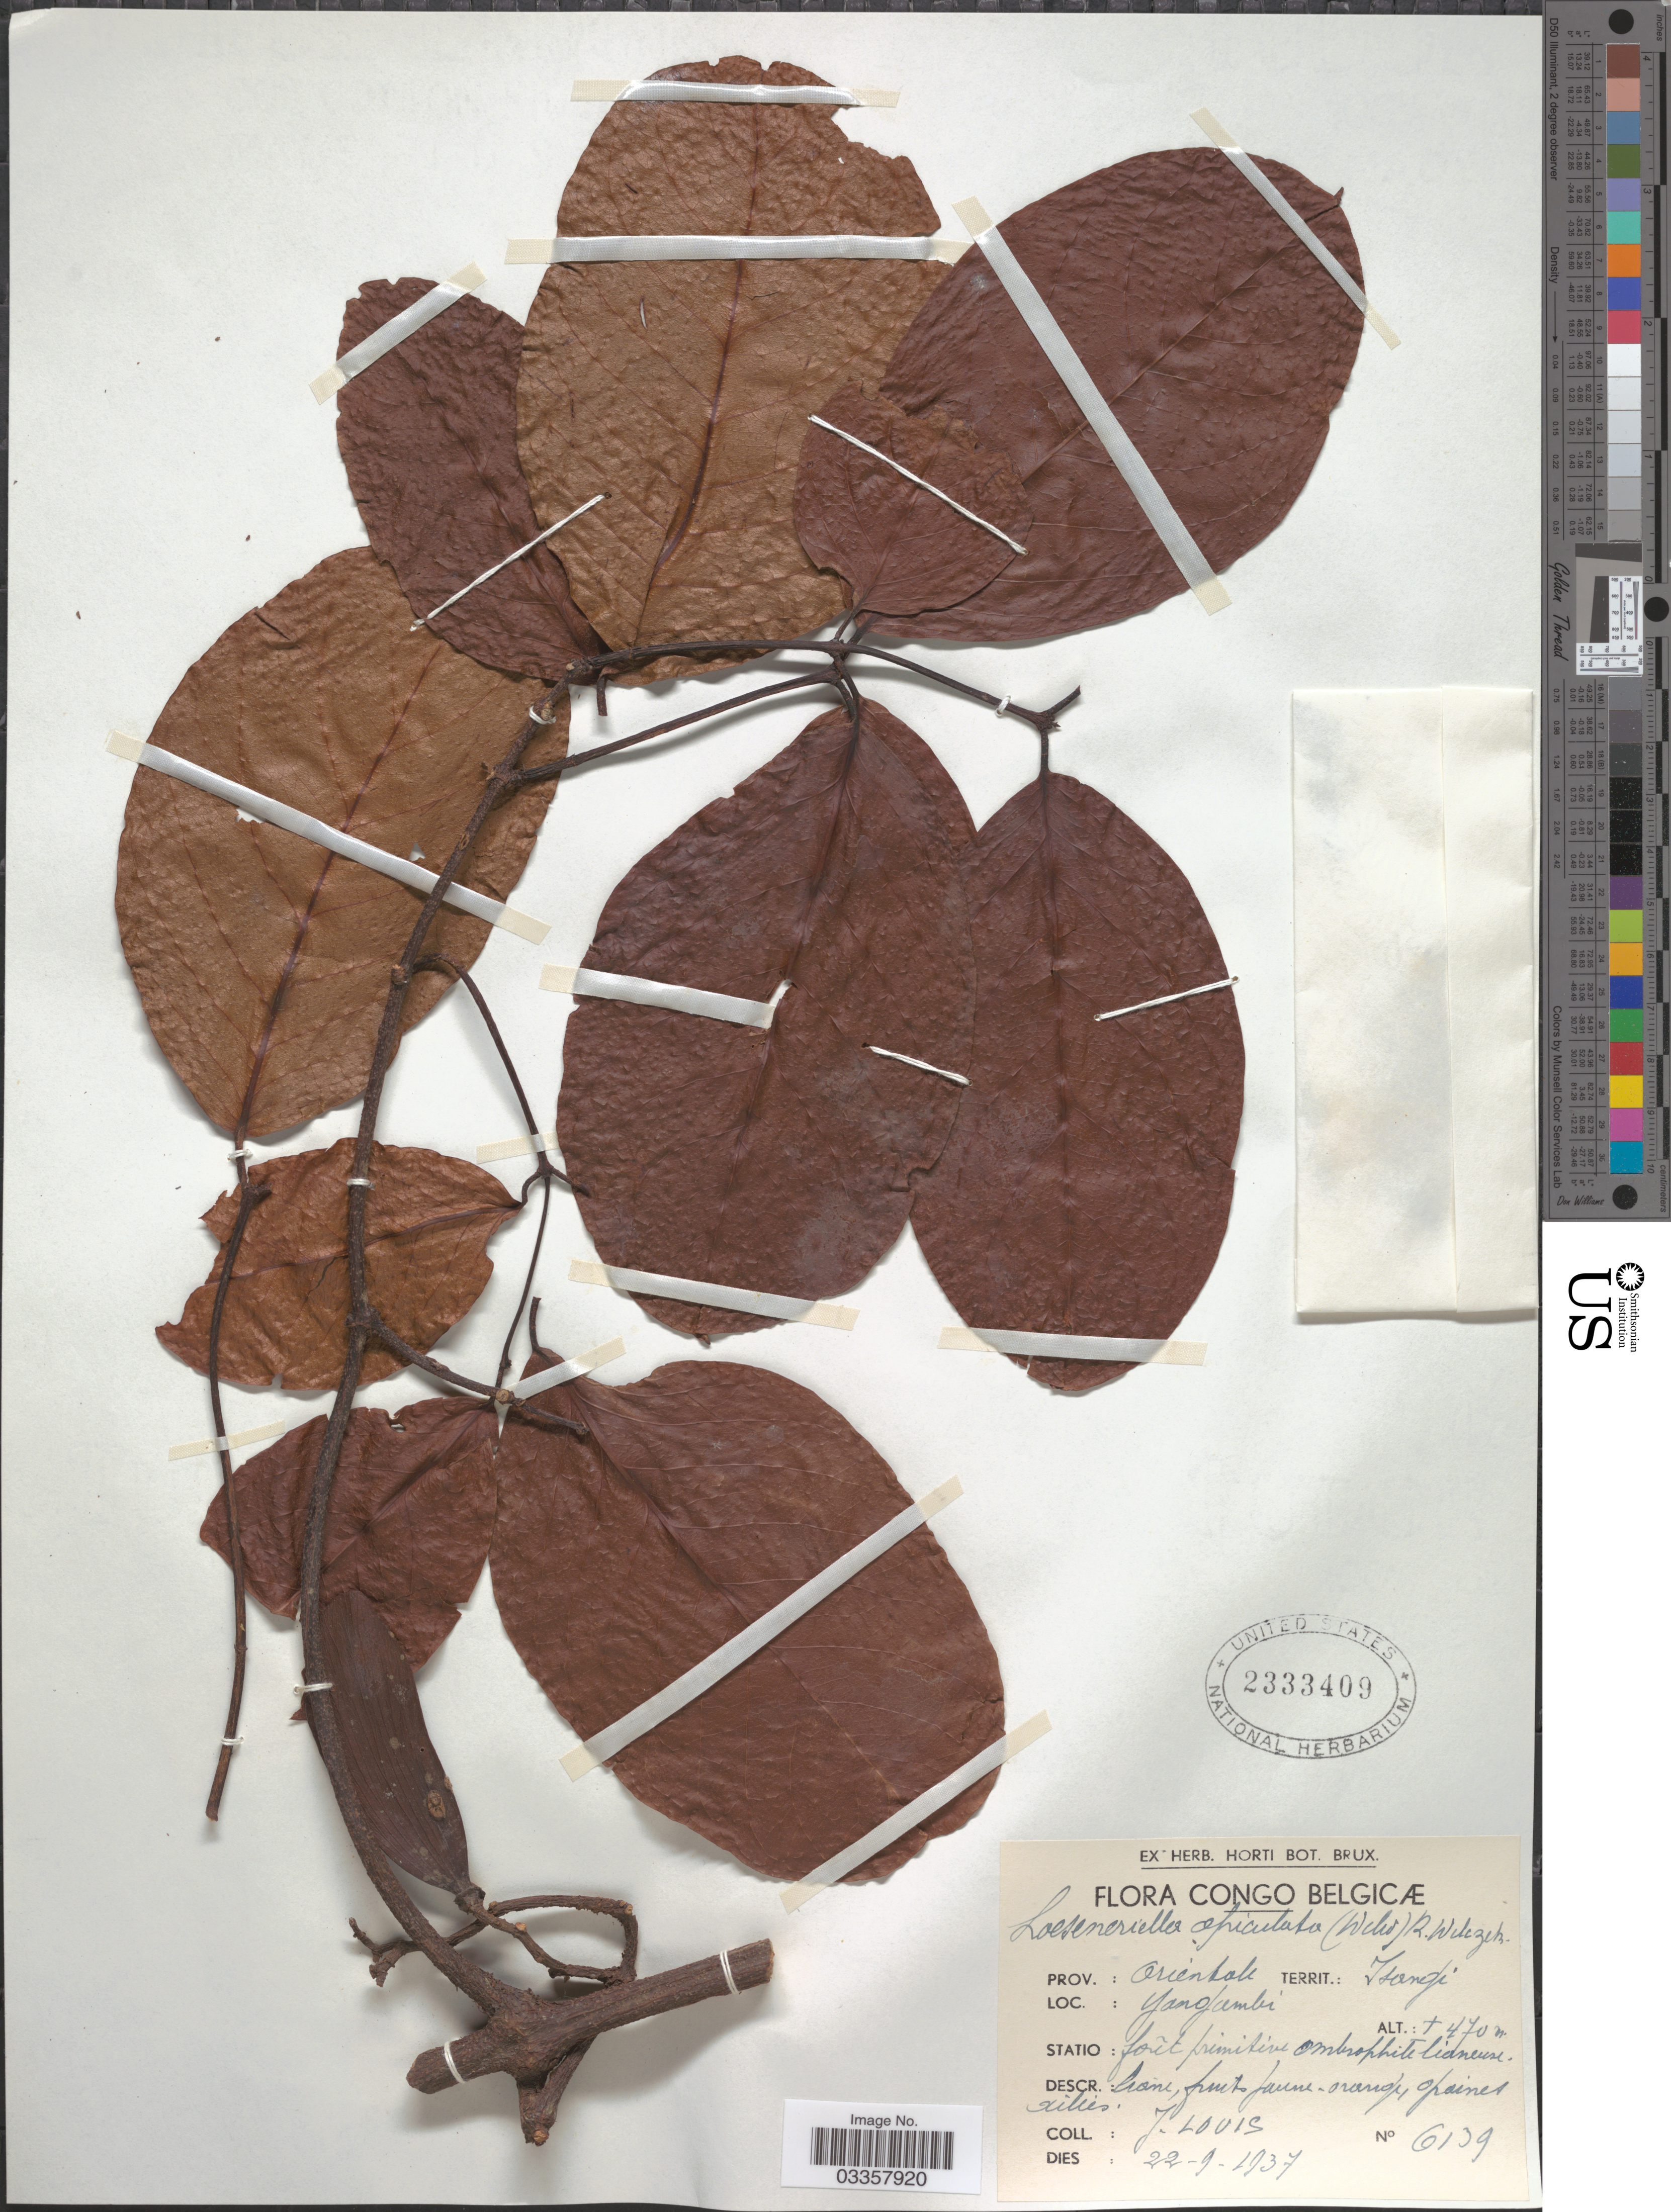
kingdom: Plantae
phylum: Tracheophyta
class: Magnoliopsida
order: Celastrales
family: Celastraceae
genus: Loeseneriella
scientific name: Loeseneriella apiculata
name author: (Welw. ex Oliv.) N. Hallé ex R. Wilczek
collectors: J. Louis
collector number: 6139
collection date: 1937-09-22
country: Congo, Democratic Republic of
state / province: Tshopo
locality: Congo Belgicæ. Territ.: Isangi. Yangambi. Statio: forêt primitive.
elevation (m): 470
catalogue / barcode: US 2333409